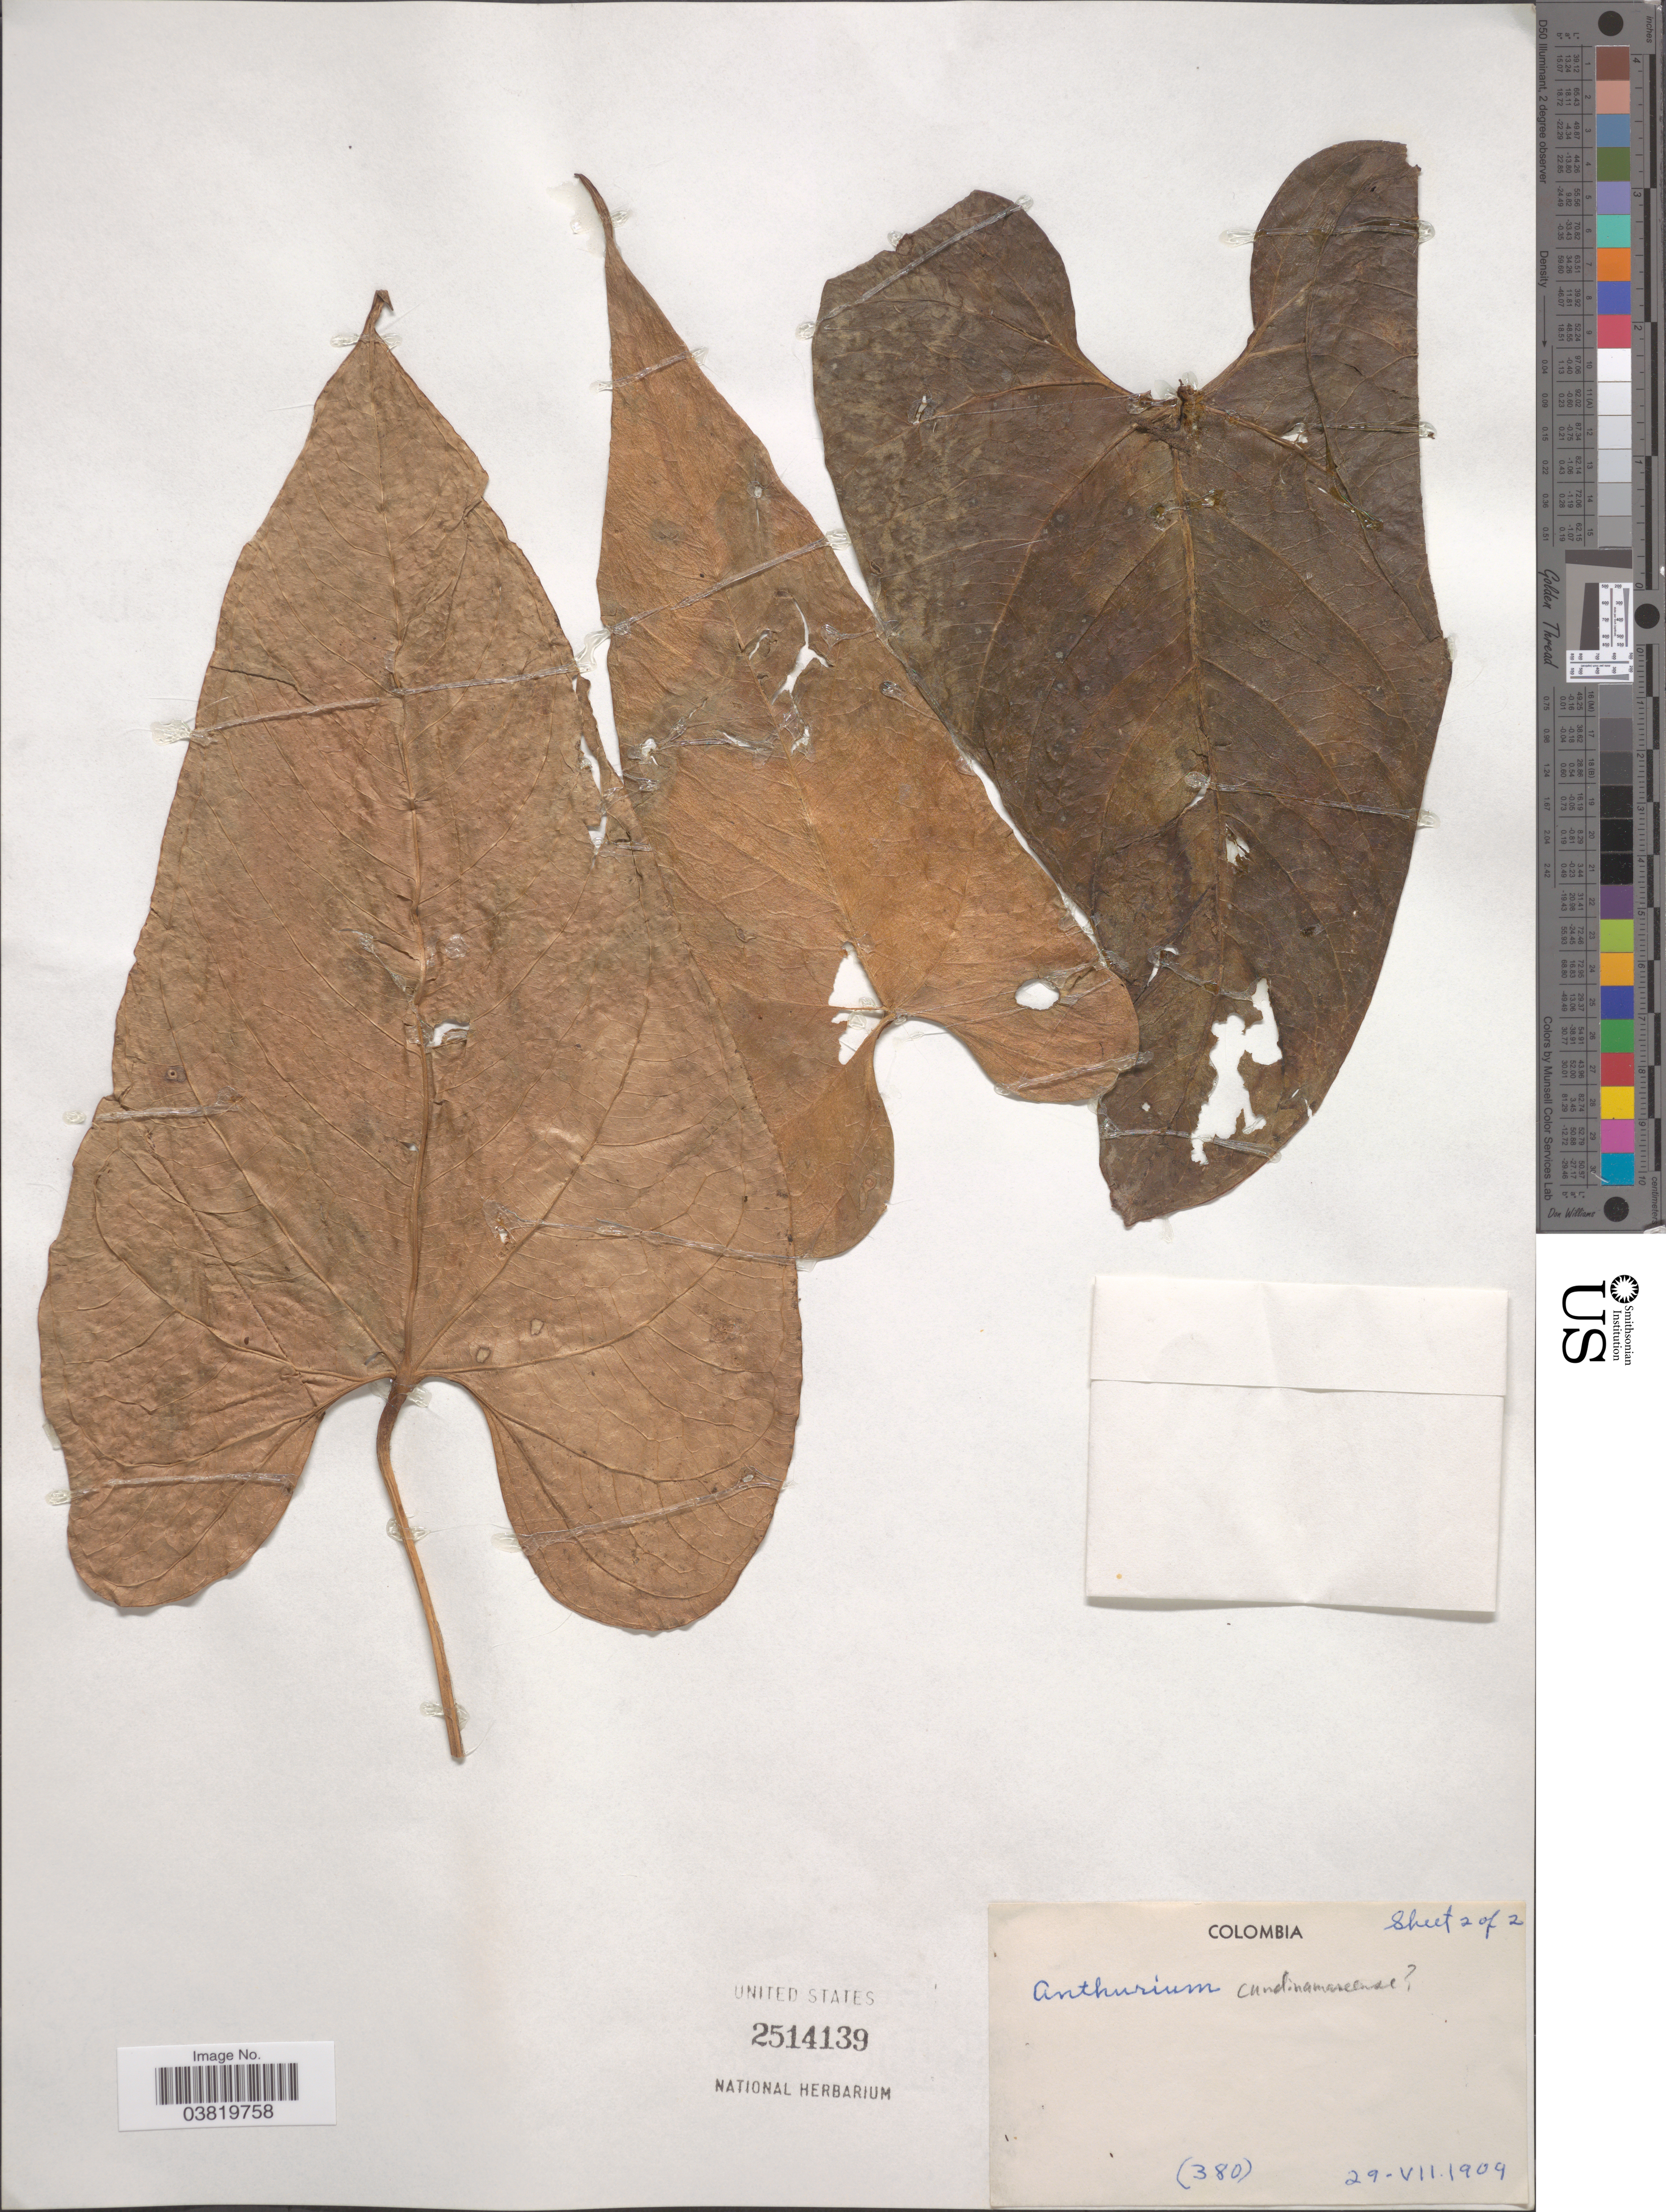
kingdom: Plantae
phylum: Tracheophyta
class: Liliopsida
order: Alismatales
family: Araceae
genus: Anthurium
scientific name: Anthurium cundinamarcense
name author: Engl.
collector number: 380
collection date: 1909-07-29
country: Colombia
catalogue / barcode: US 2514139